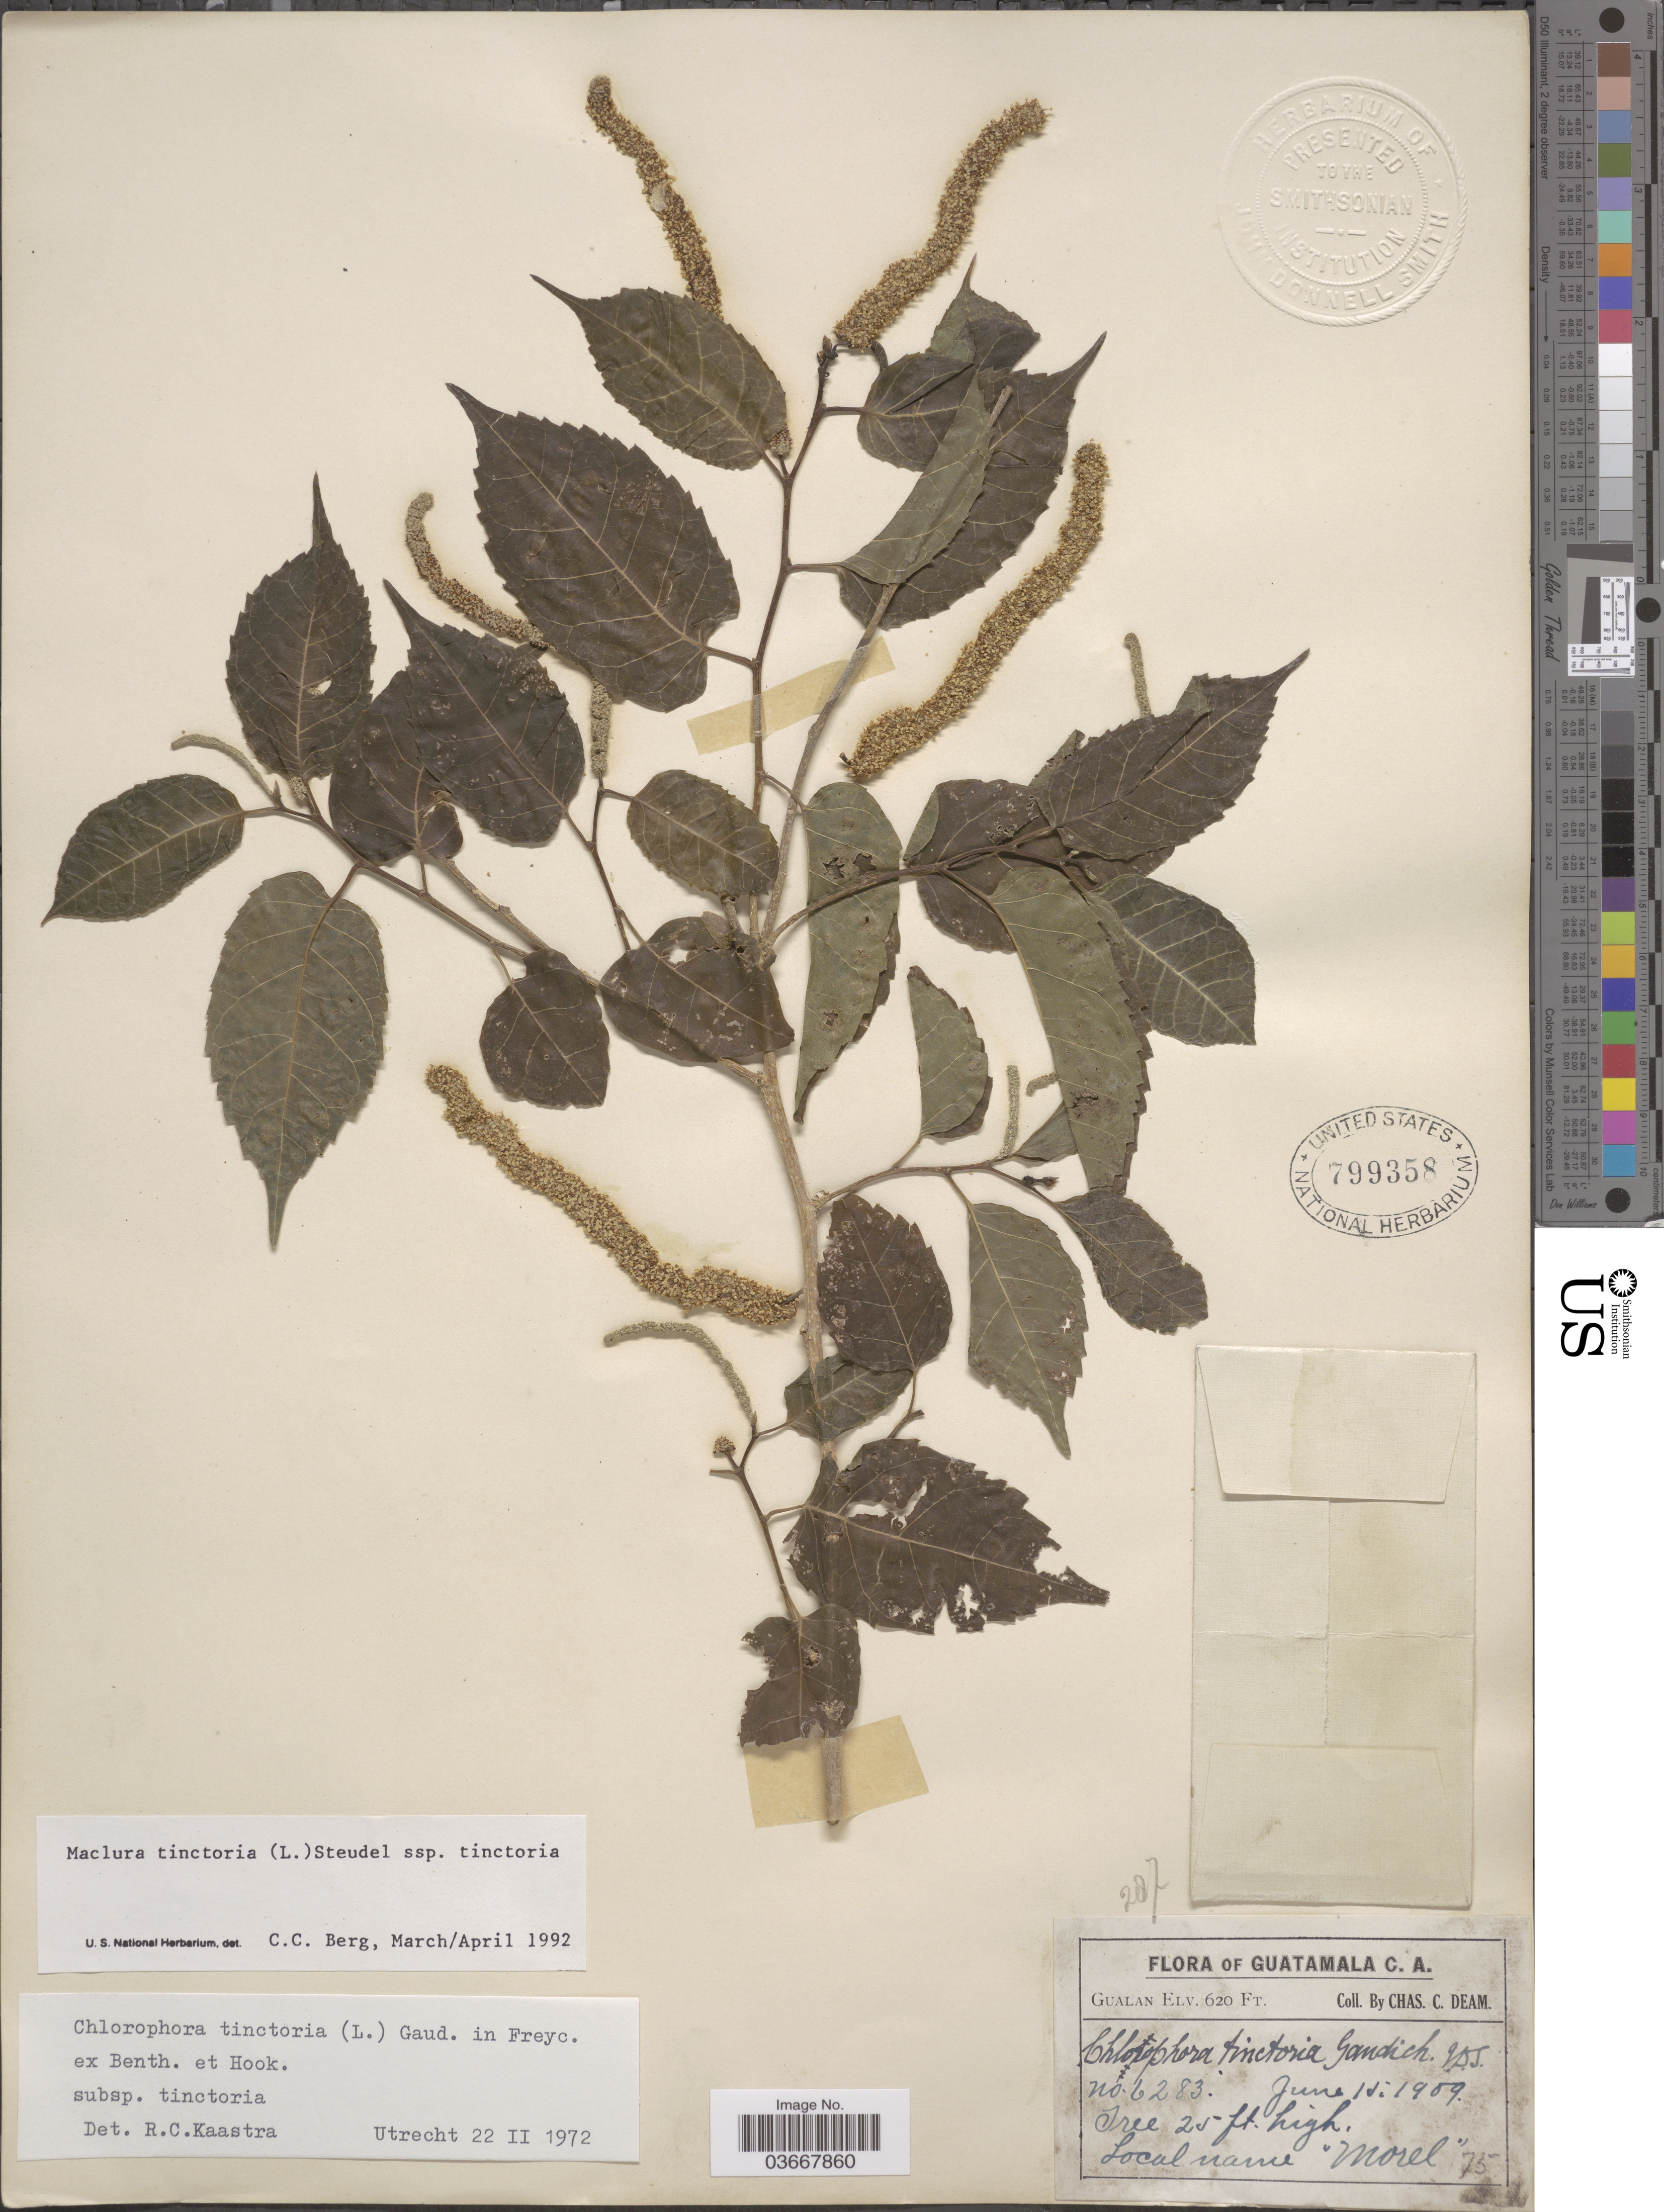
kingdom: Plantae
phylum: Tracheophyta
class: Magnoliopsida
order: Rosales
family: Moraceae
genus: Maclura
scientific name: Maclura tinctoria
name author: (L.) D. Don ex Steud.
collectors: C. C. Deam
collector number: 6283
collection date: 1909-06-15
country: Guatemala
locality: Gualan.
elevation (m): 189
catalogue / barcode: US 799358